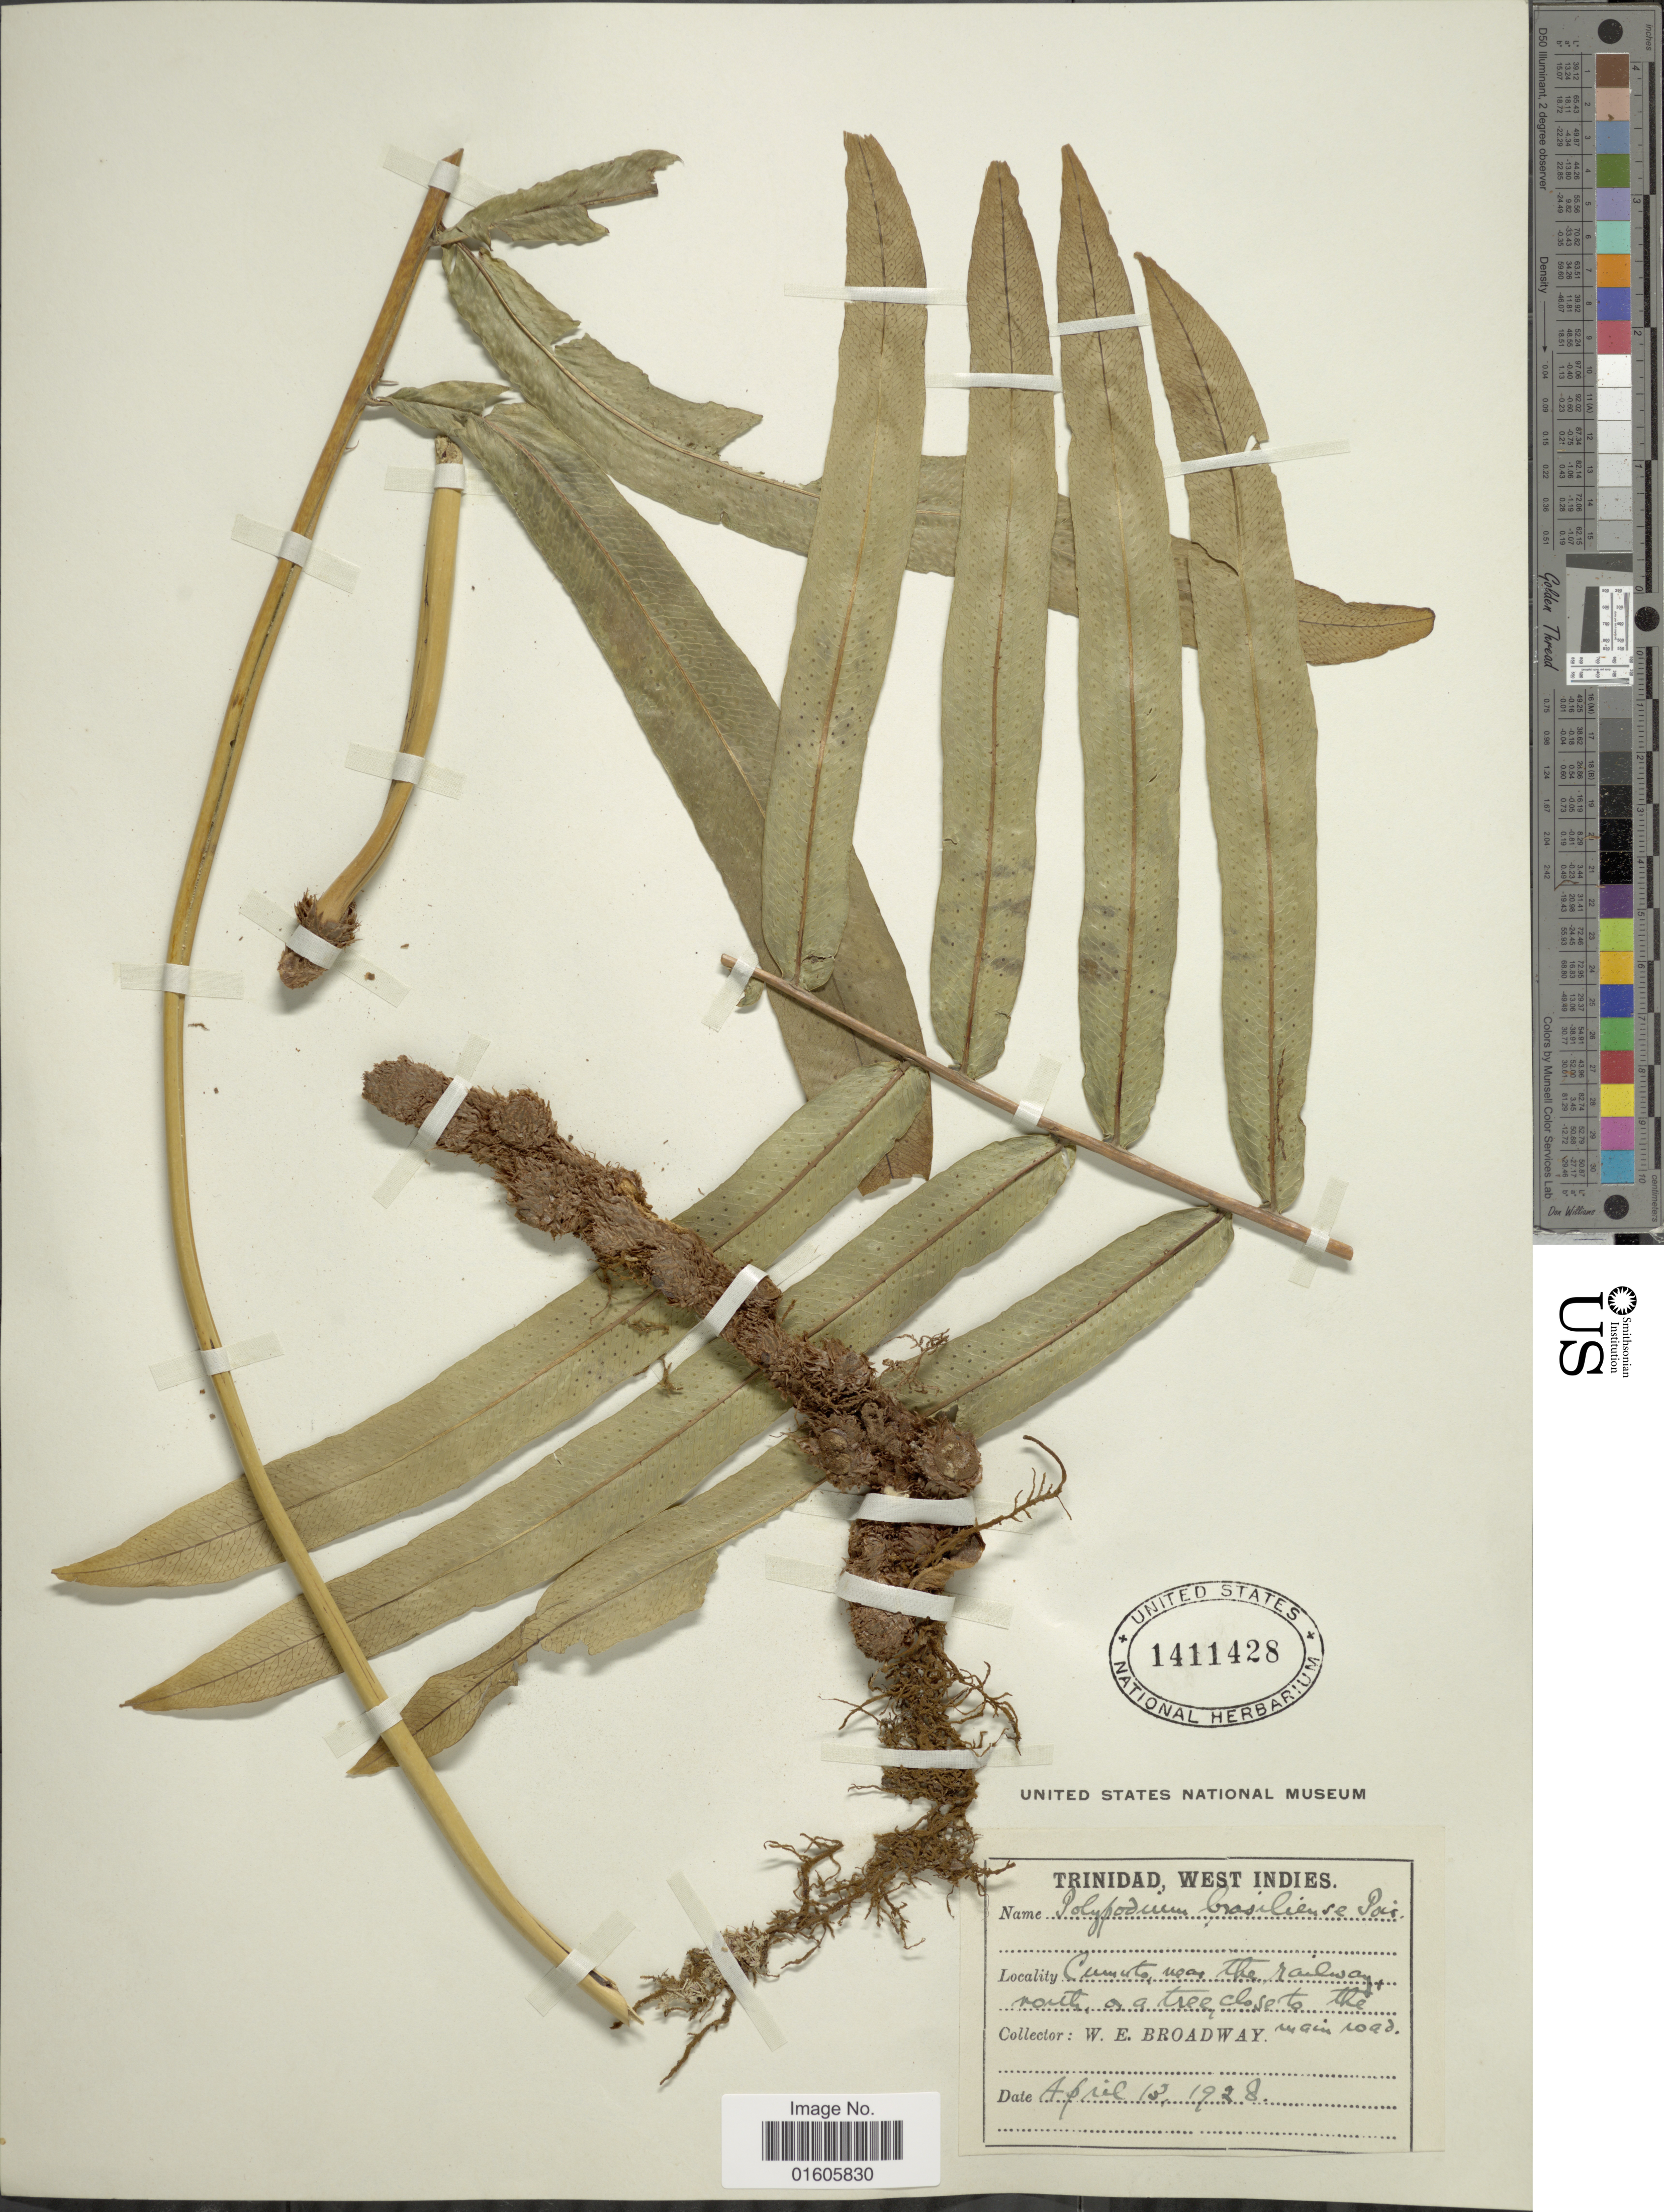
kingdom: Plantae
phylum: Tracheophyta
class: Polypodiopsida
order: Polypodiales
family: Polypodiaceae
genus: Serpocaulon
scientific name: Serpocaulon triseriale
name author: (Sw.) A.R. Sm.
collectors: W. E. Broadway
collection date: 1928-04-13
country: Trinidad and Tobago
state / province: Trinidad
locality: Cumuto, near the railway, north of a tree close to the main road.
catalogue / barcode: US 1411428